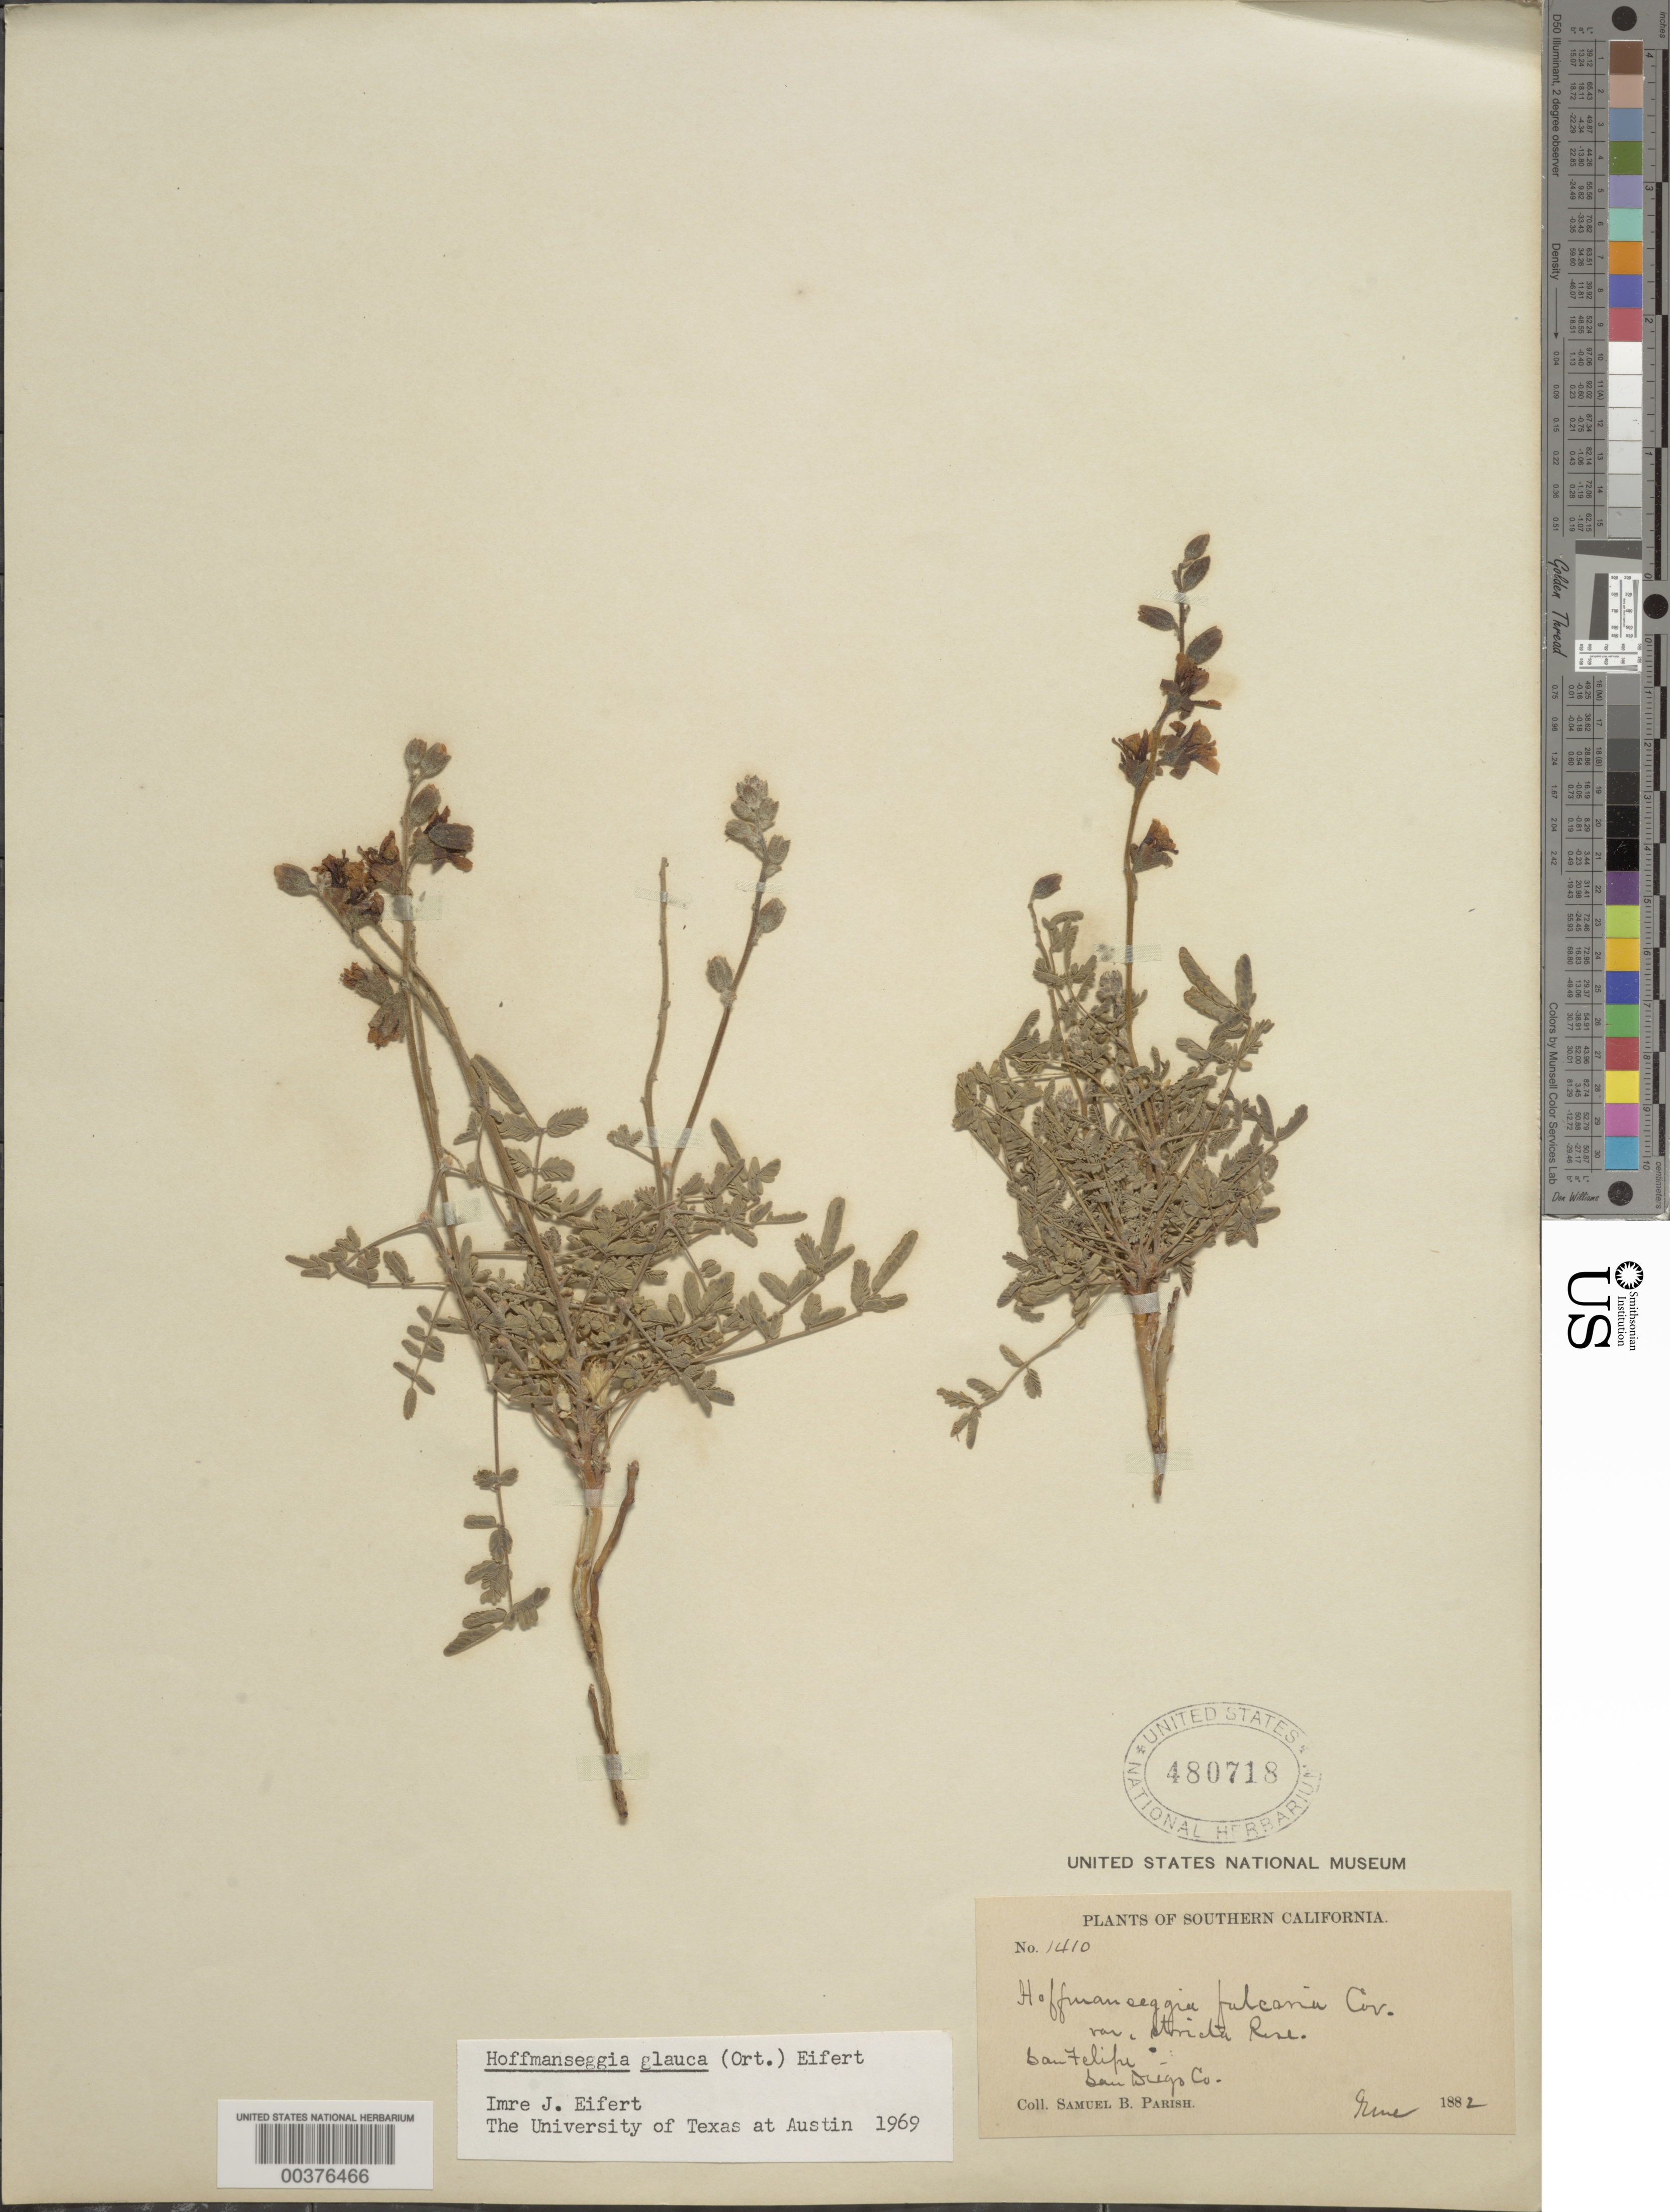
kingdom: Plantae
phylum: Tracheophyta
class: Magnoliopsida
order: Fabales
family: Fabaceae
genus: Hoffmannseggia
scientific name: Hoffmannseggia glauca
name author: (Ortega) Eifert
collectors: S. B. Parish & W. F. Parish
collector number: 1410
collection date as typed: Jun 1882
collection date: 1882-06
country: United States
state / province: California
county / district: San Diego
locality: San felipe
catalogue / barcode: US 480718